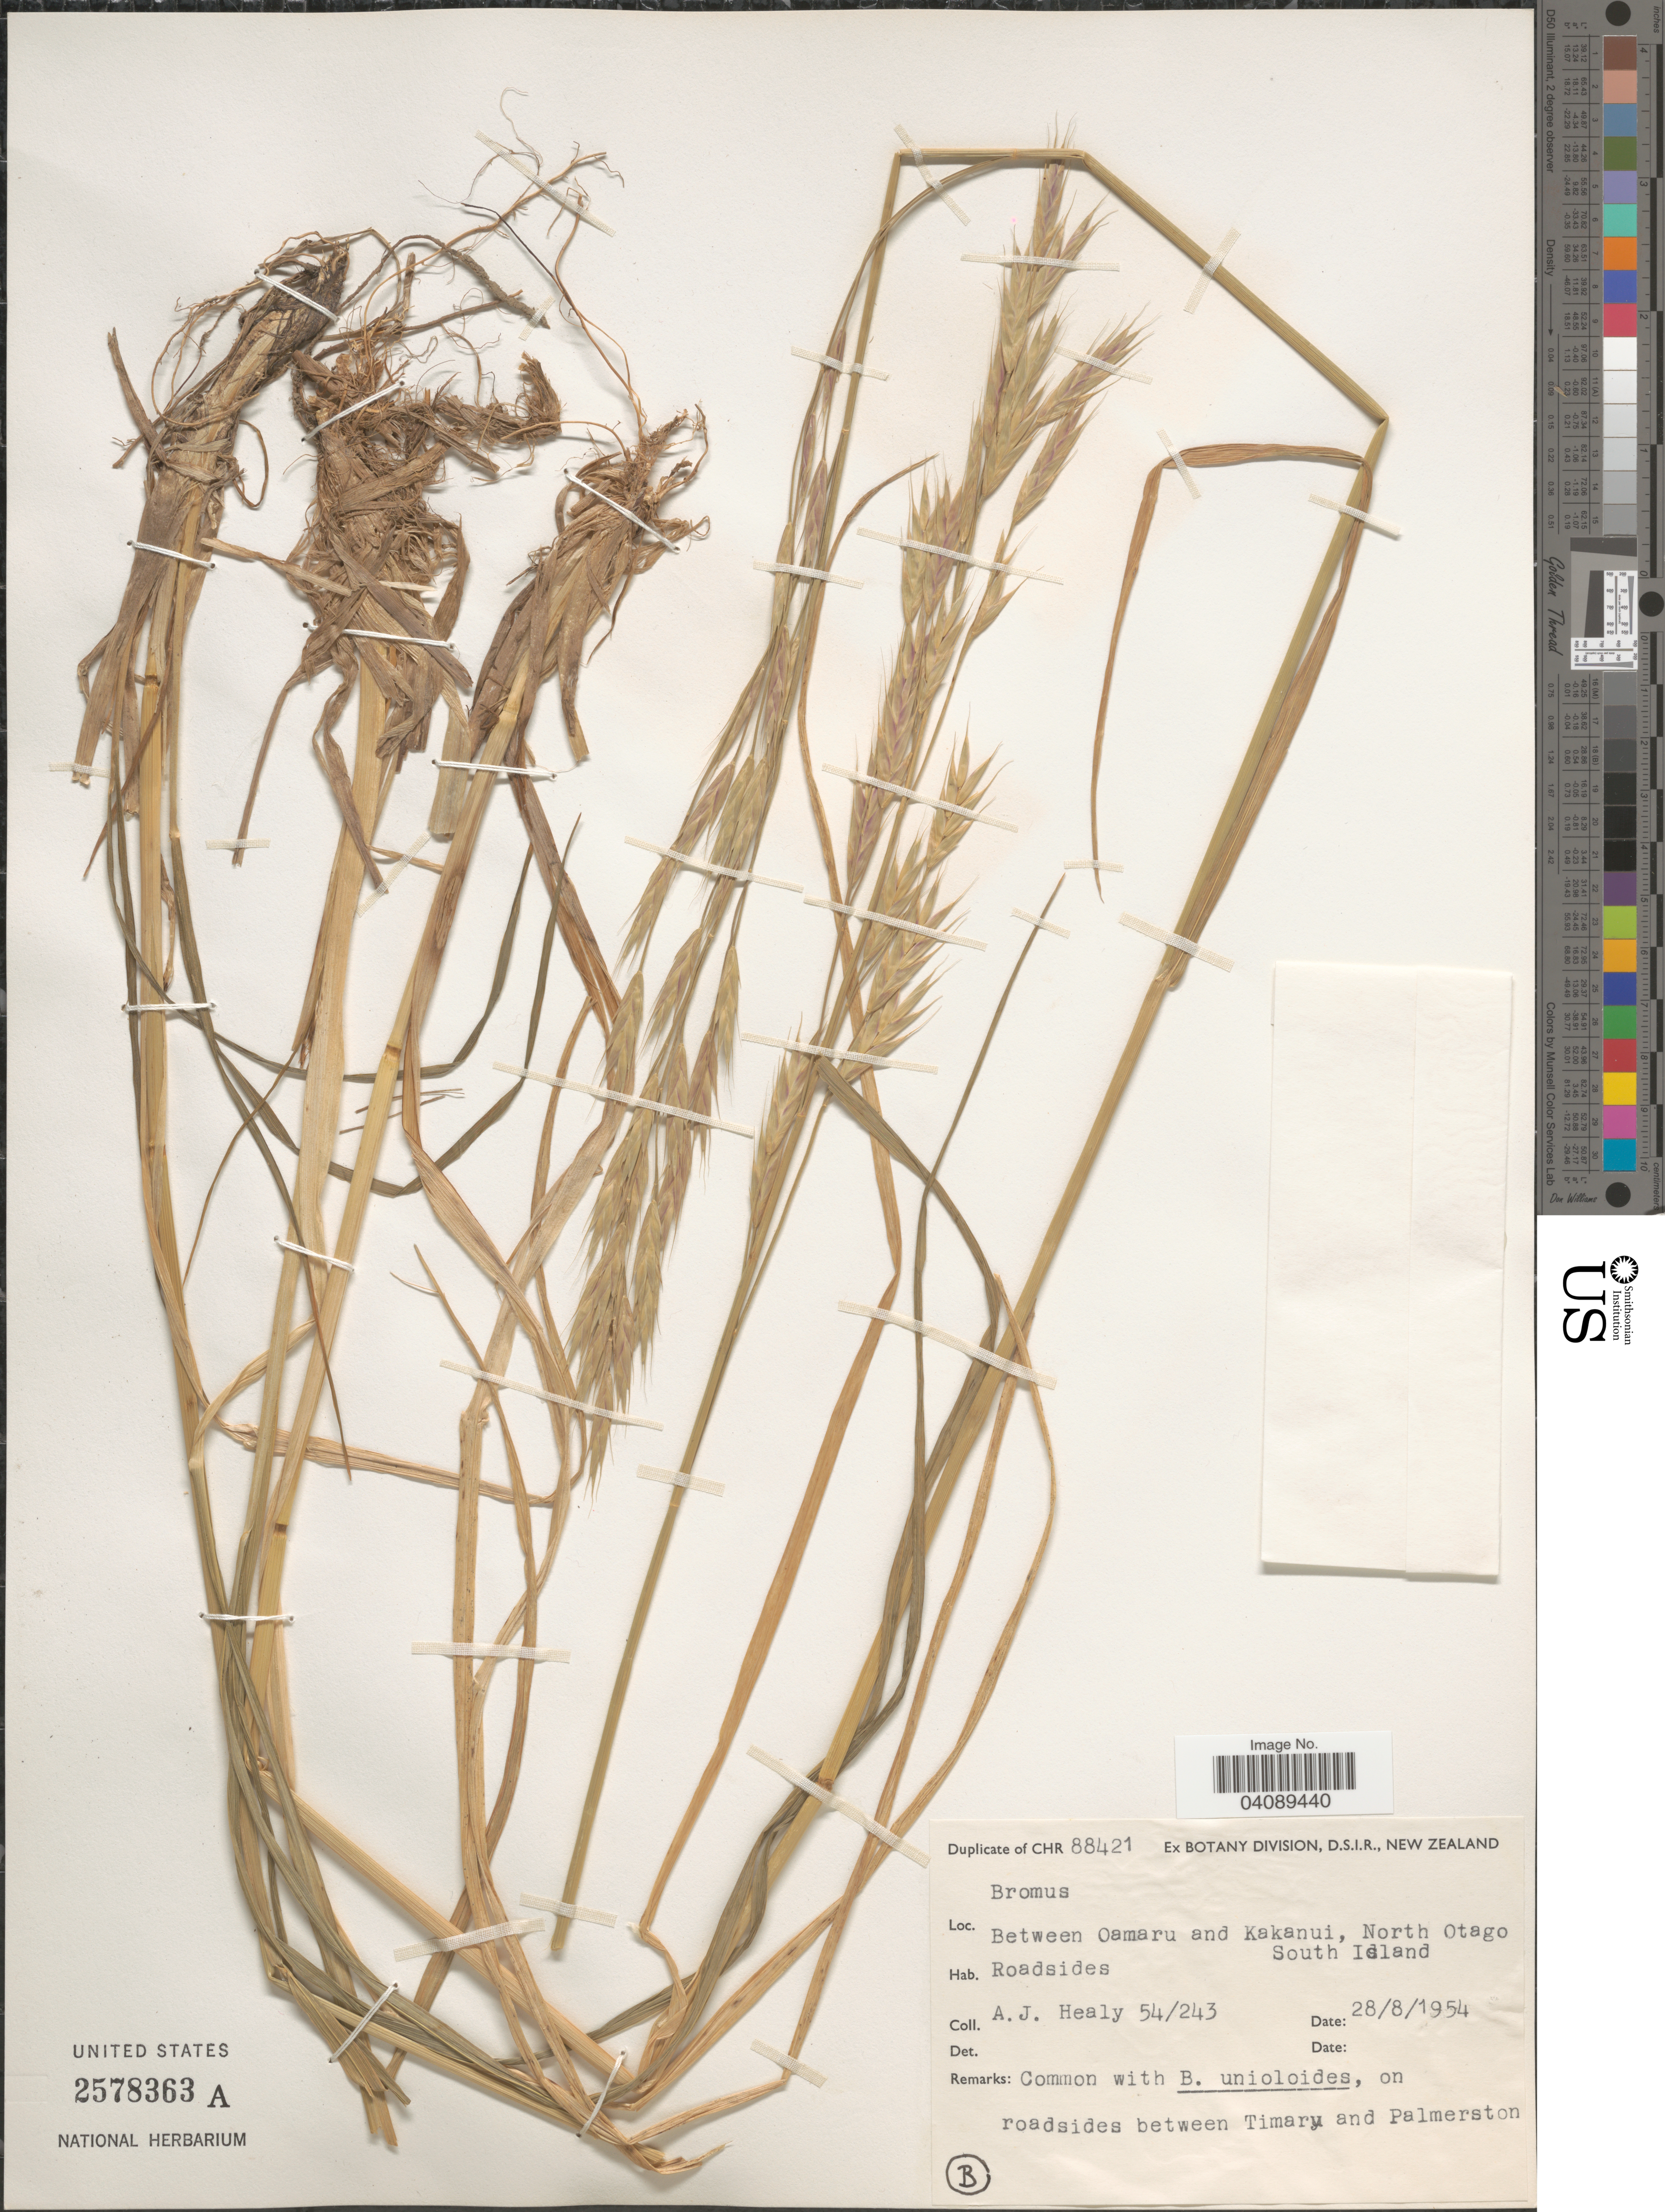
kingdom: Plantae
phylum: Tracheophyta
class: Liliopsida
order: Poales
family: Poaceae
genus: Bromus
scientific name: Bromus sp.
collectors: A. Healy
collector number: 54/243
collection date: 1954-08-28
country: New Zealand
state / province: Otago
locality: Between Oamaru and Kakanui, North Otago. South Island. On roadsides between Timaru and Palmerston.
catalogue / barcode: US 2578363A